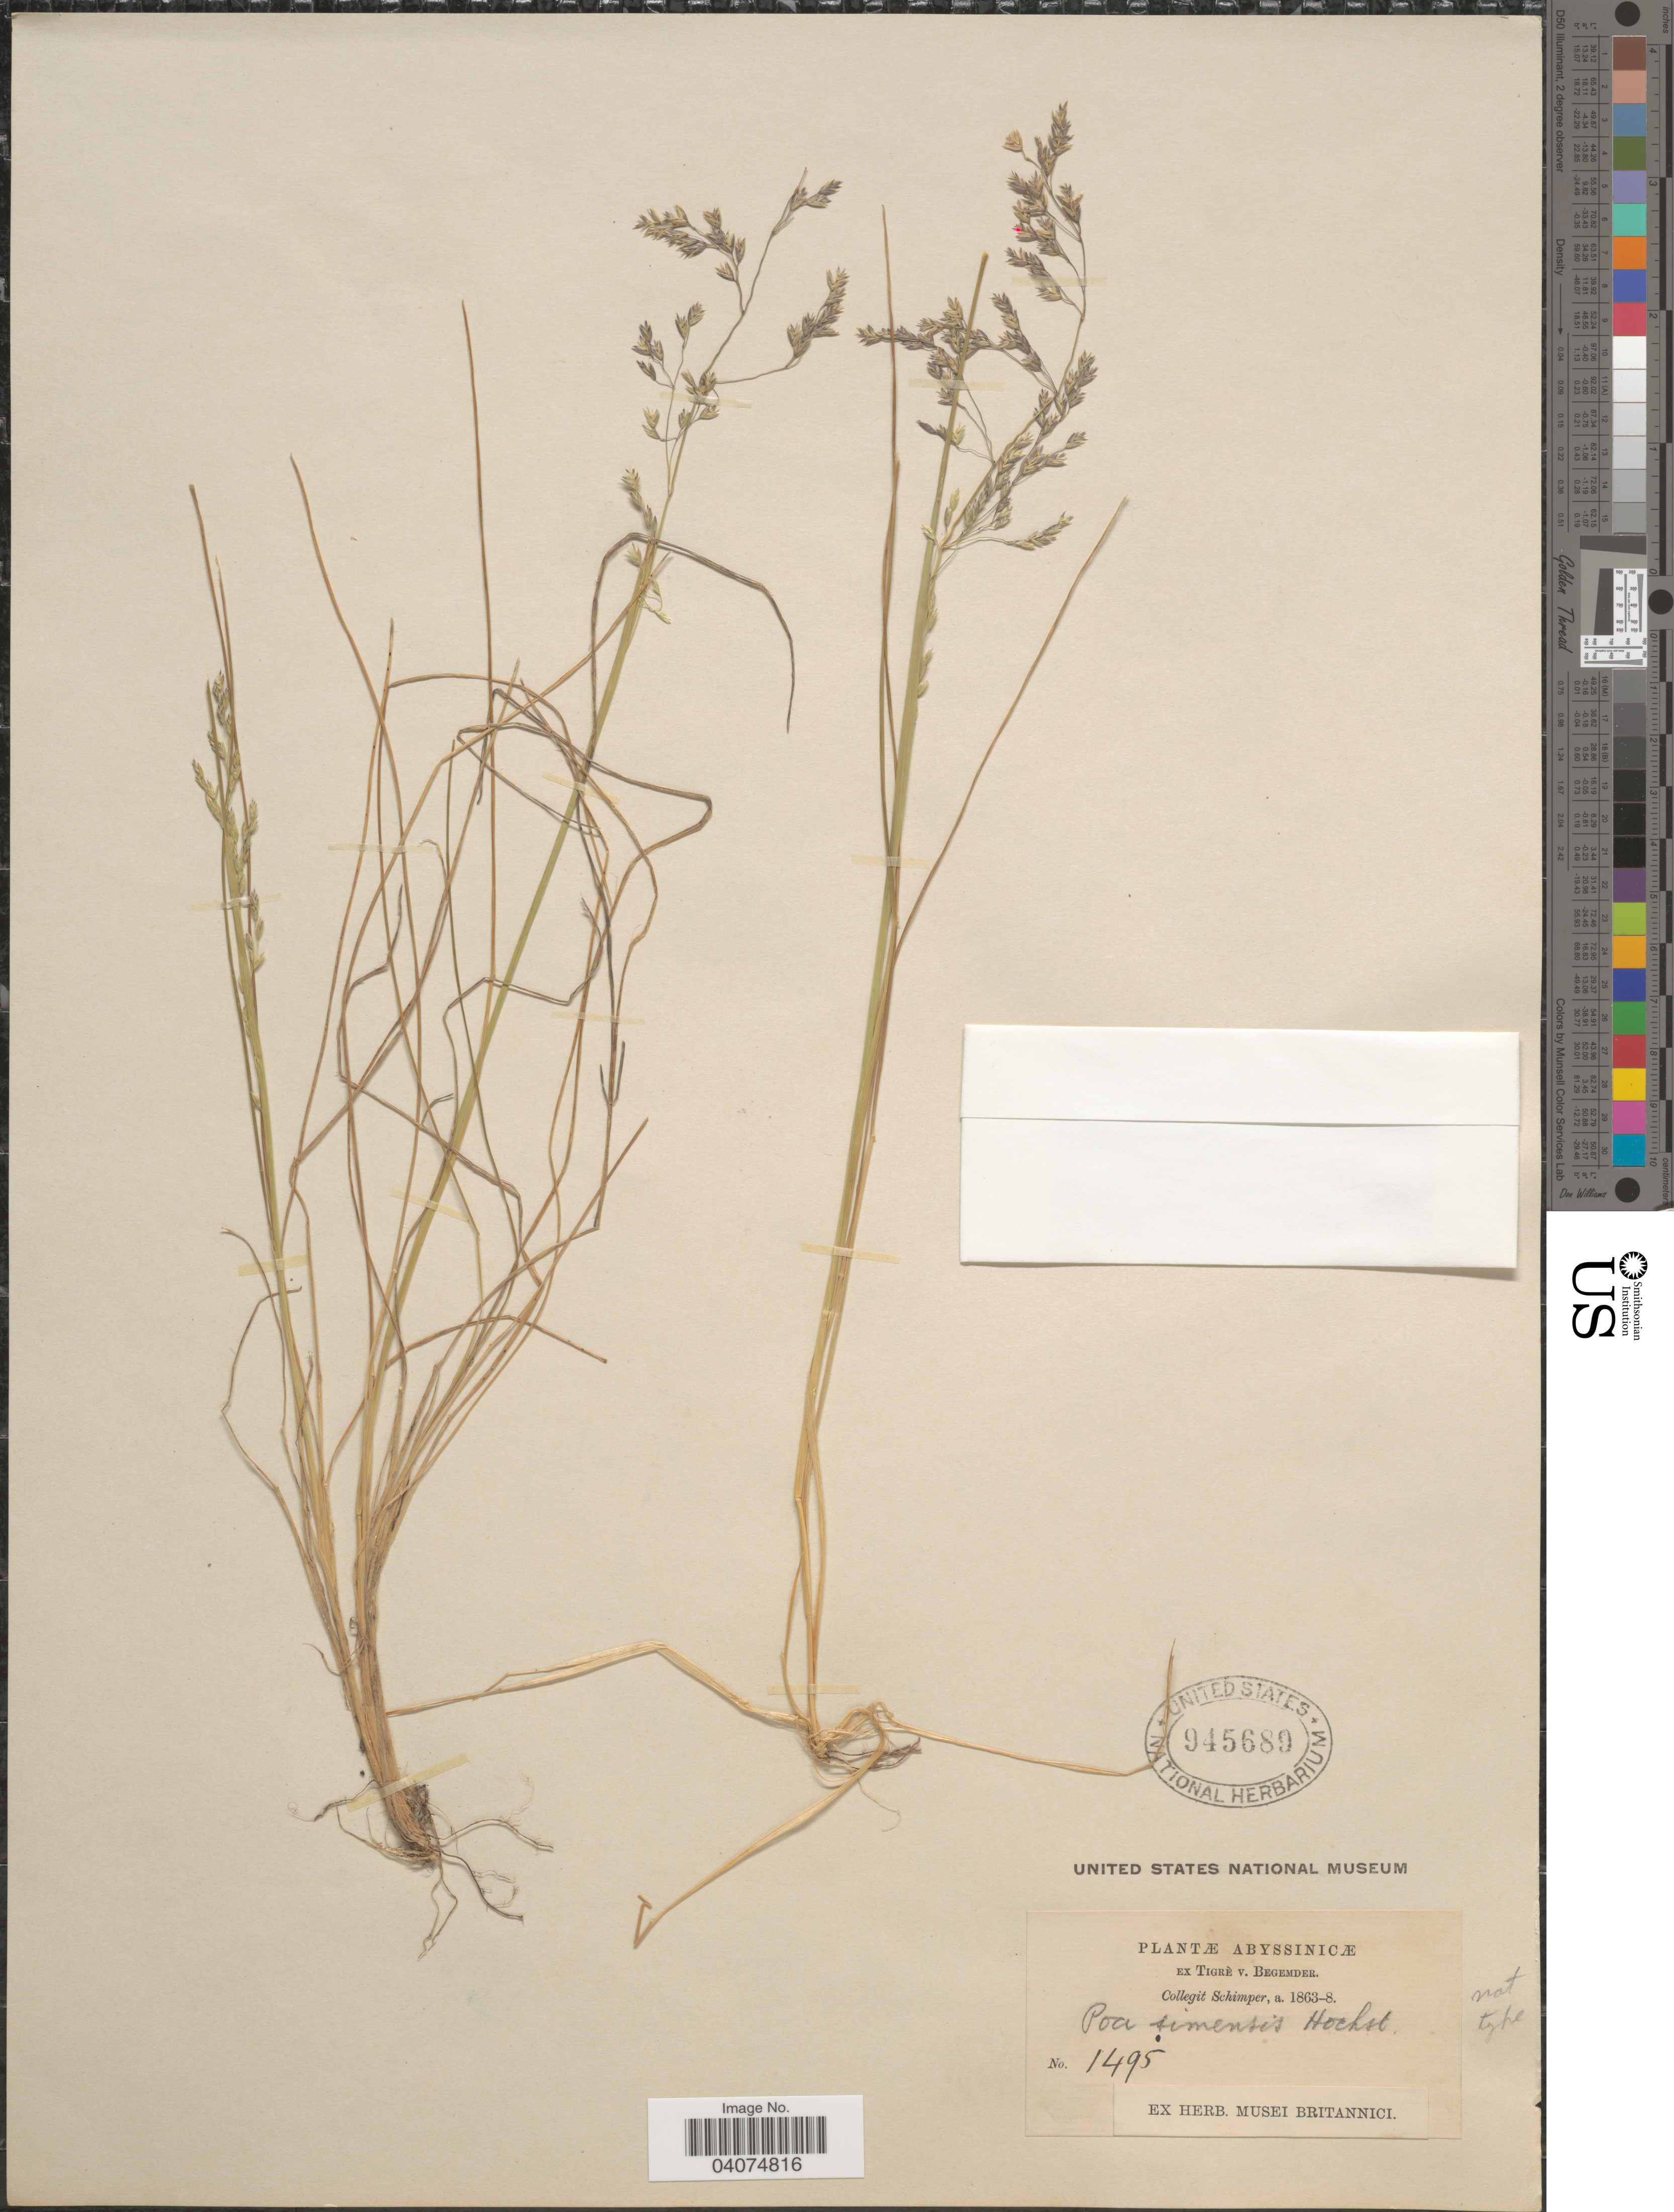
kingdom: Plantae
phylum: Tracheophyta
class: Liliopsida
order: Poales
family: Poaceae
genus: Poa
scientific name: Poa simensis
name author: Hochst. ex A. Rich.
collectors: -. Schimper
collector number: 1495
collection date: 1863/1868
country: Ethiopia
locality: Abyssinicæ.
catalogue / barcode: US 945689